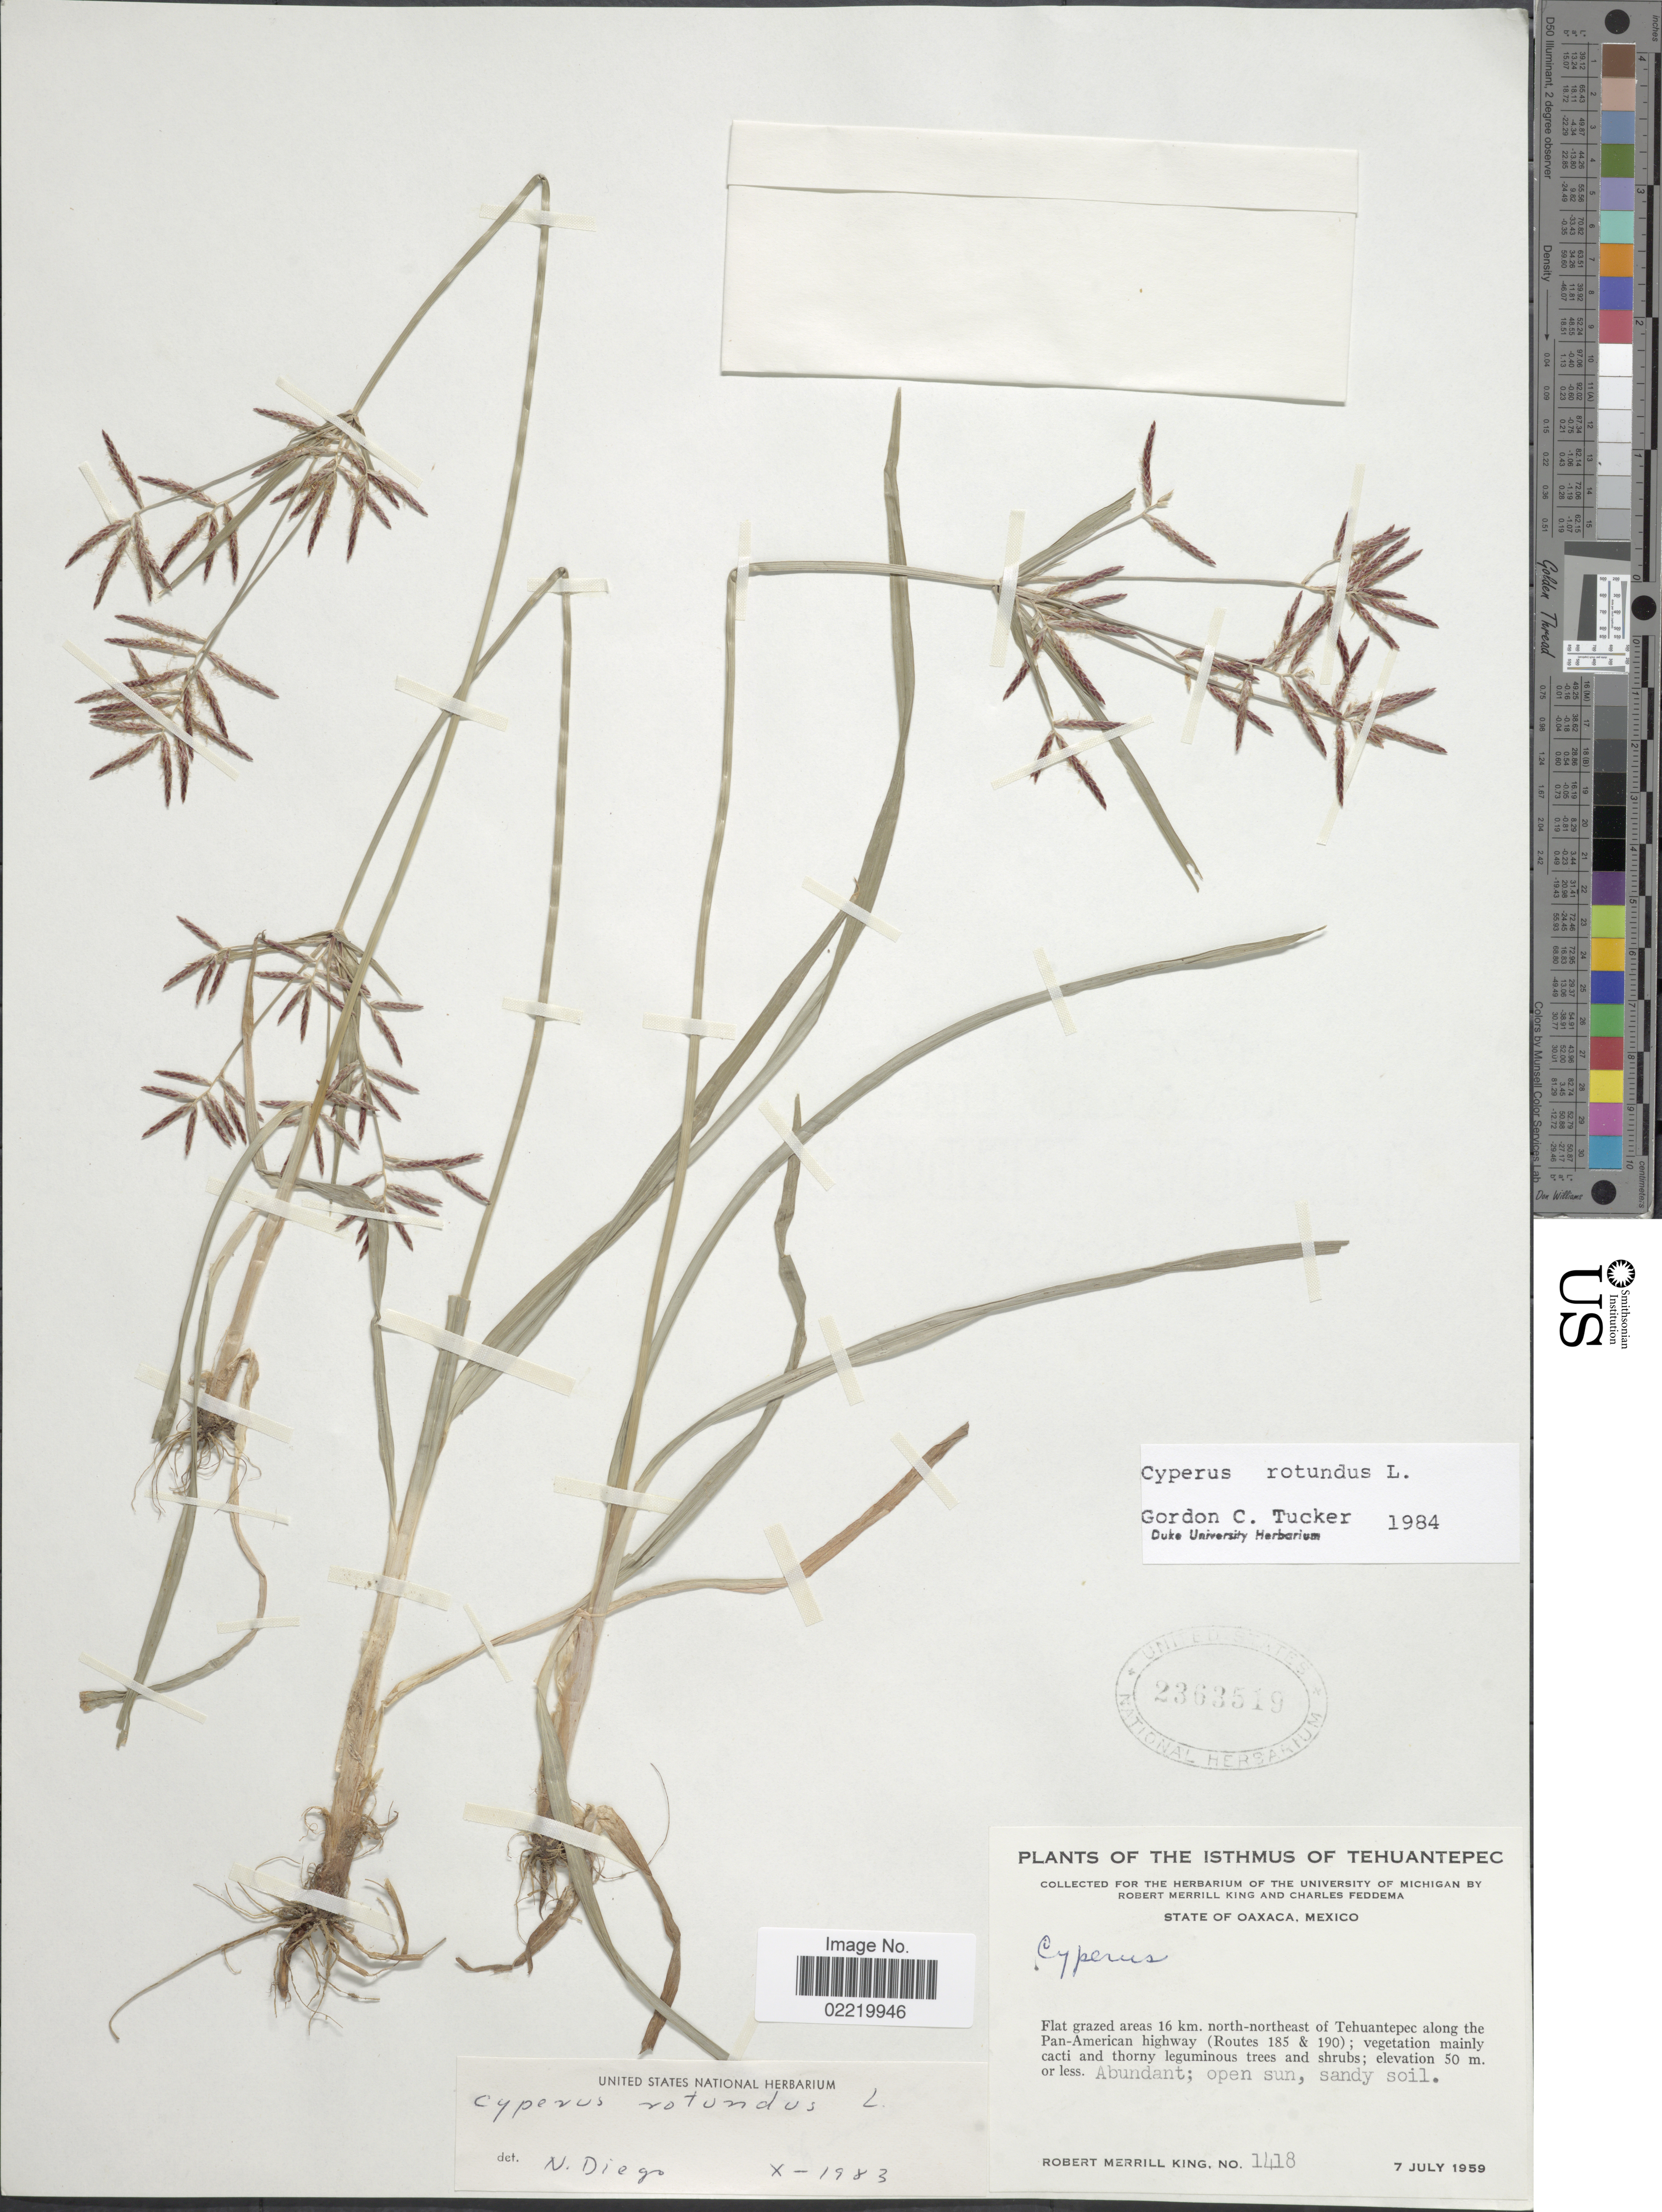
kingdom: Plantae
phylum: Tracheophyta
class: Liliopsida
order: Poales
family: Cyperaceae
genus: Cyperus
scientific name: Cyperus rotundus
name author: L.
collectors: R. M. King & C. Feddema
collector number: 1418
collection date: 1959-07-07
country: Mexico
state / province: Oaxaca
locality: Isthmus of Tehuantepec, flat grazed areas 16 km. north-northeast of Tehuentepec along the Pan-American highway (Routes 185 & 190)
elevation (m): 50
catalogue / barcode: US 2363519